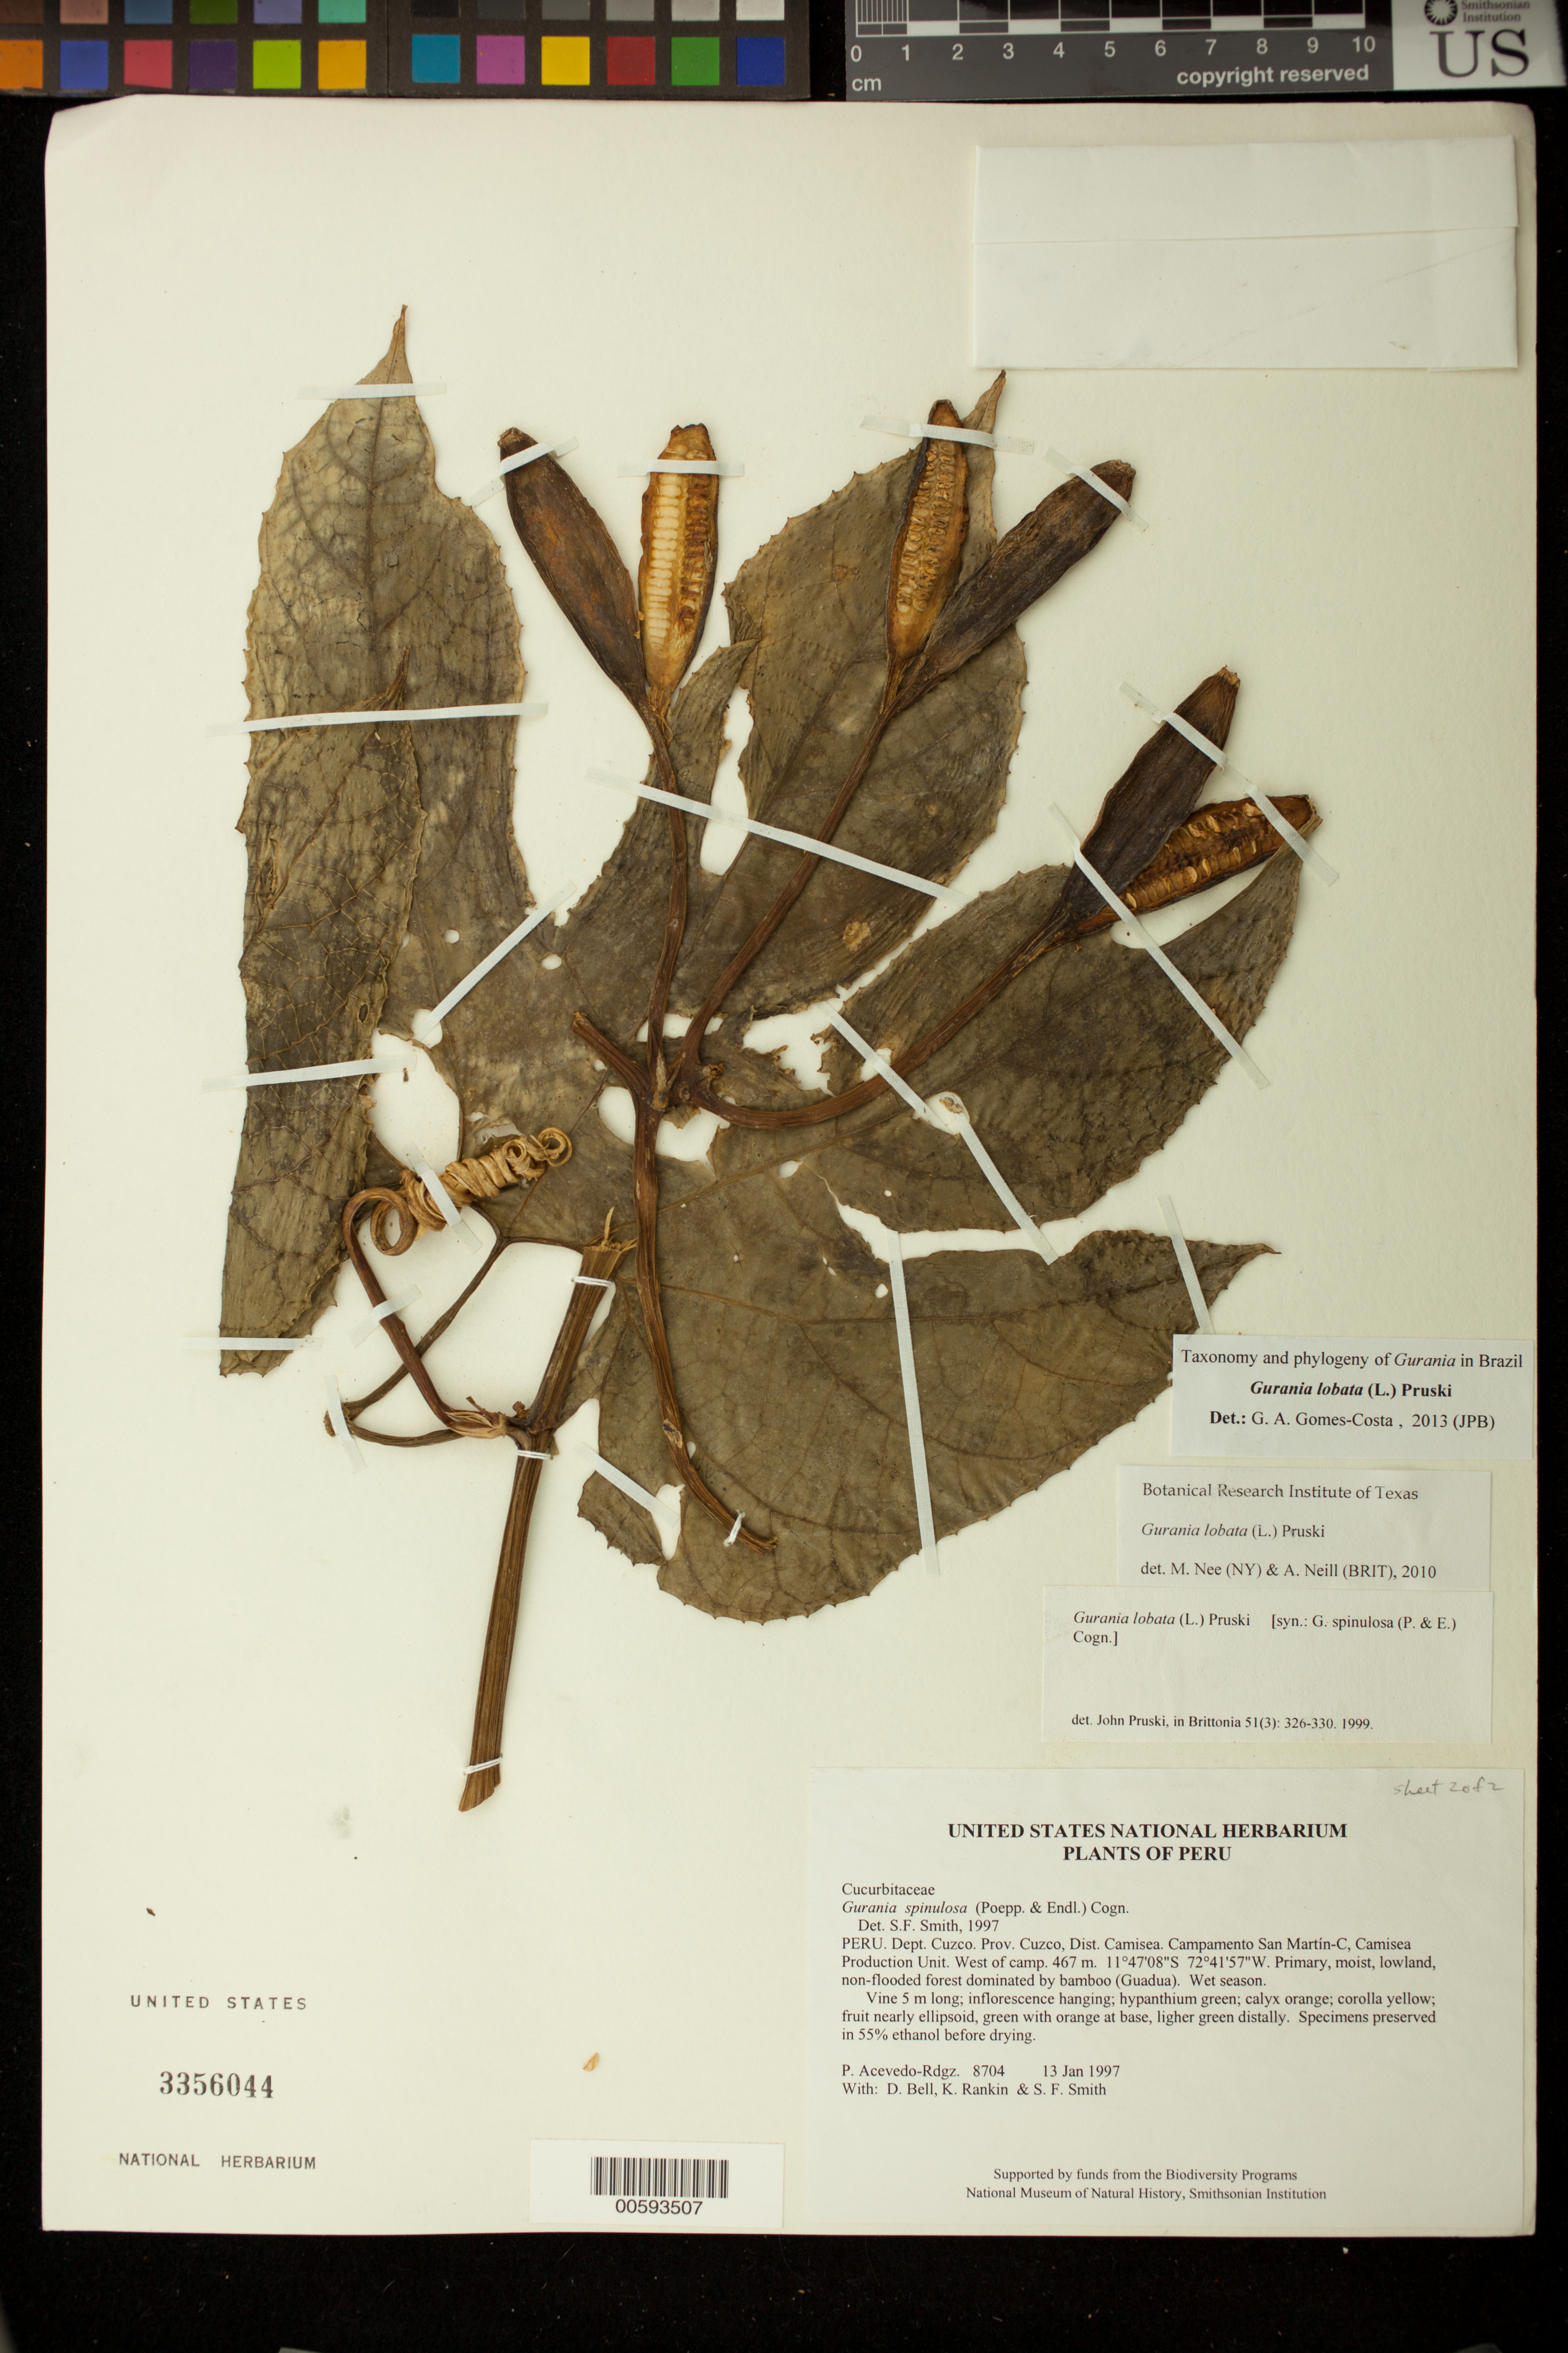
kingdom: Plantae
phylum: Tracheophyta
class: Magnoliopsida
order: Cucurbitales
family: Cucurbitaceae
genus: Gurania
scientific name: Gurania lobata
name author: (L.) Pruski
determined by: Pruski, J. F.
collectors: P. Acevedo-Rodr., D. A. Bell, K. B. Rankin & S.F. Smith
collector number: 8704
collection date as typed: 13 Jan 1997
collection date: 1997-01-13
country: Peru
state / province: Cusco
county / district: Cusco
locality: Districto Camisea, Campamento San Martín-C, Camisea Production Unit. West of camp.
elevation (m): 467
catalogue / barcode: US 3356044